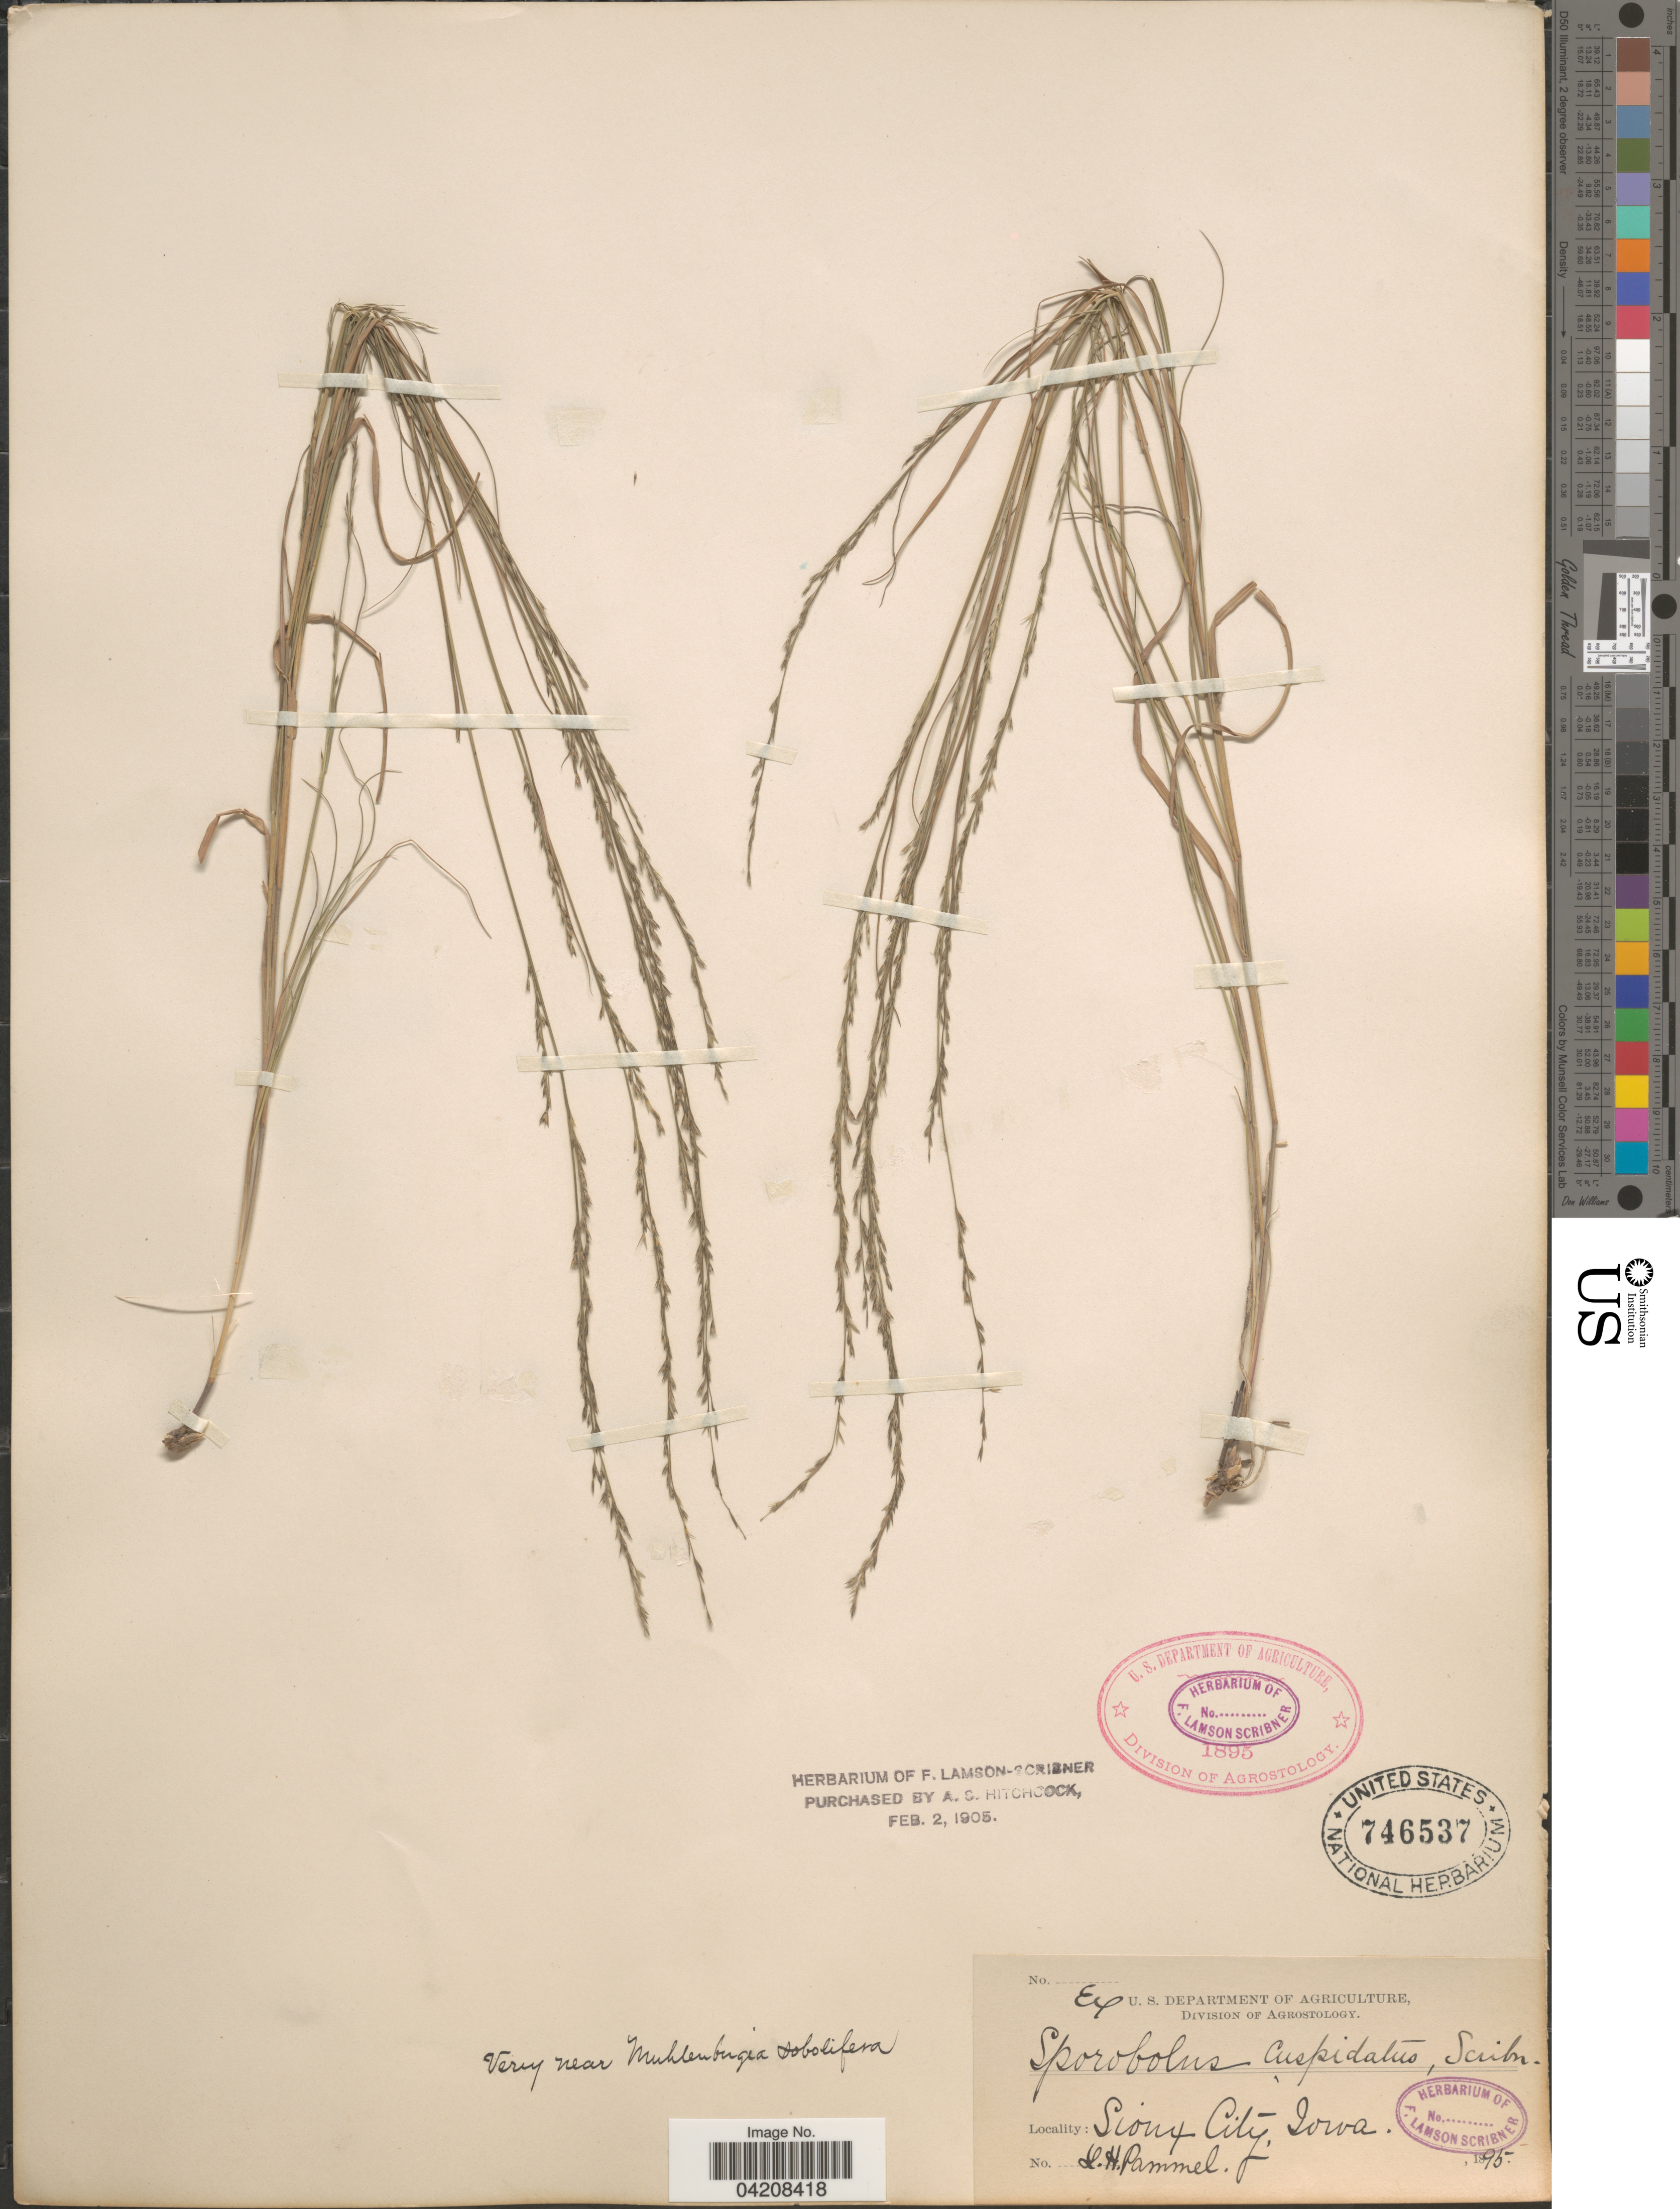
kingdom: Plantae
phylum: Tracheophyta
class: Liliopsida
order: Poales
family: Poaceae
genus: Muhlenbergia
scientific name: Muhlenbergia cuspidata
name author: (Torr. ex Hook.) Rydb.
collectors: L. Pammel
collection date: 1895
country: United States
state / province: Iowa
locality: Sioux City.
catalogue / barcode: US 746537